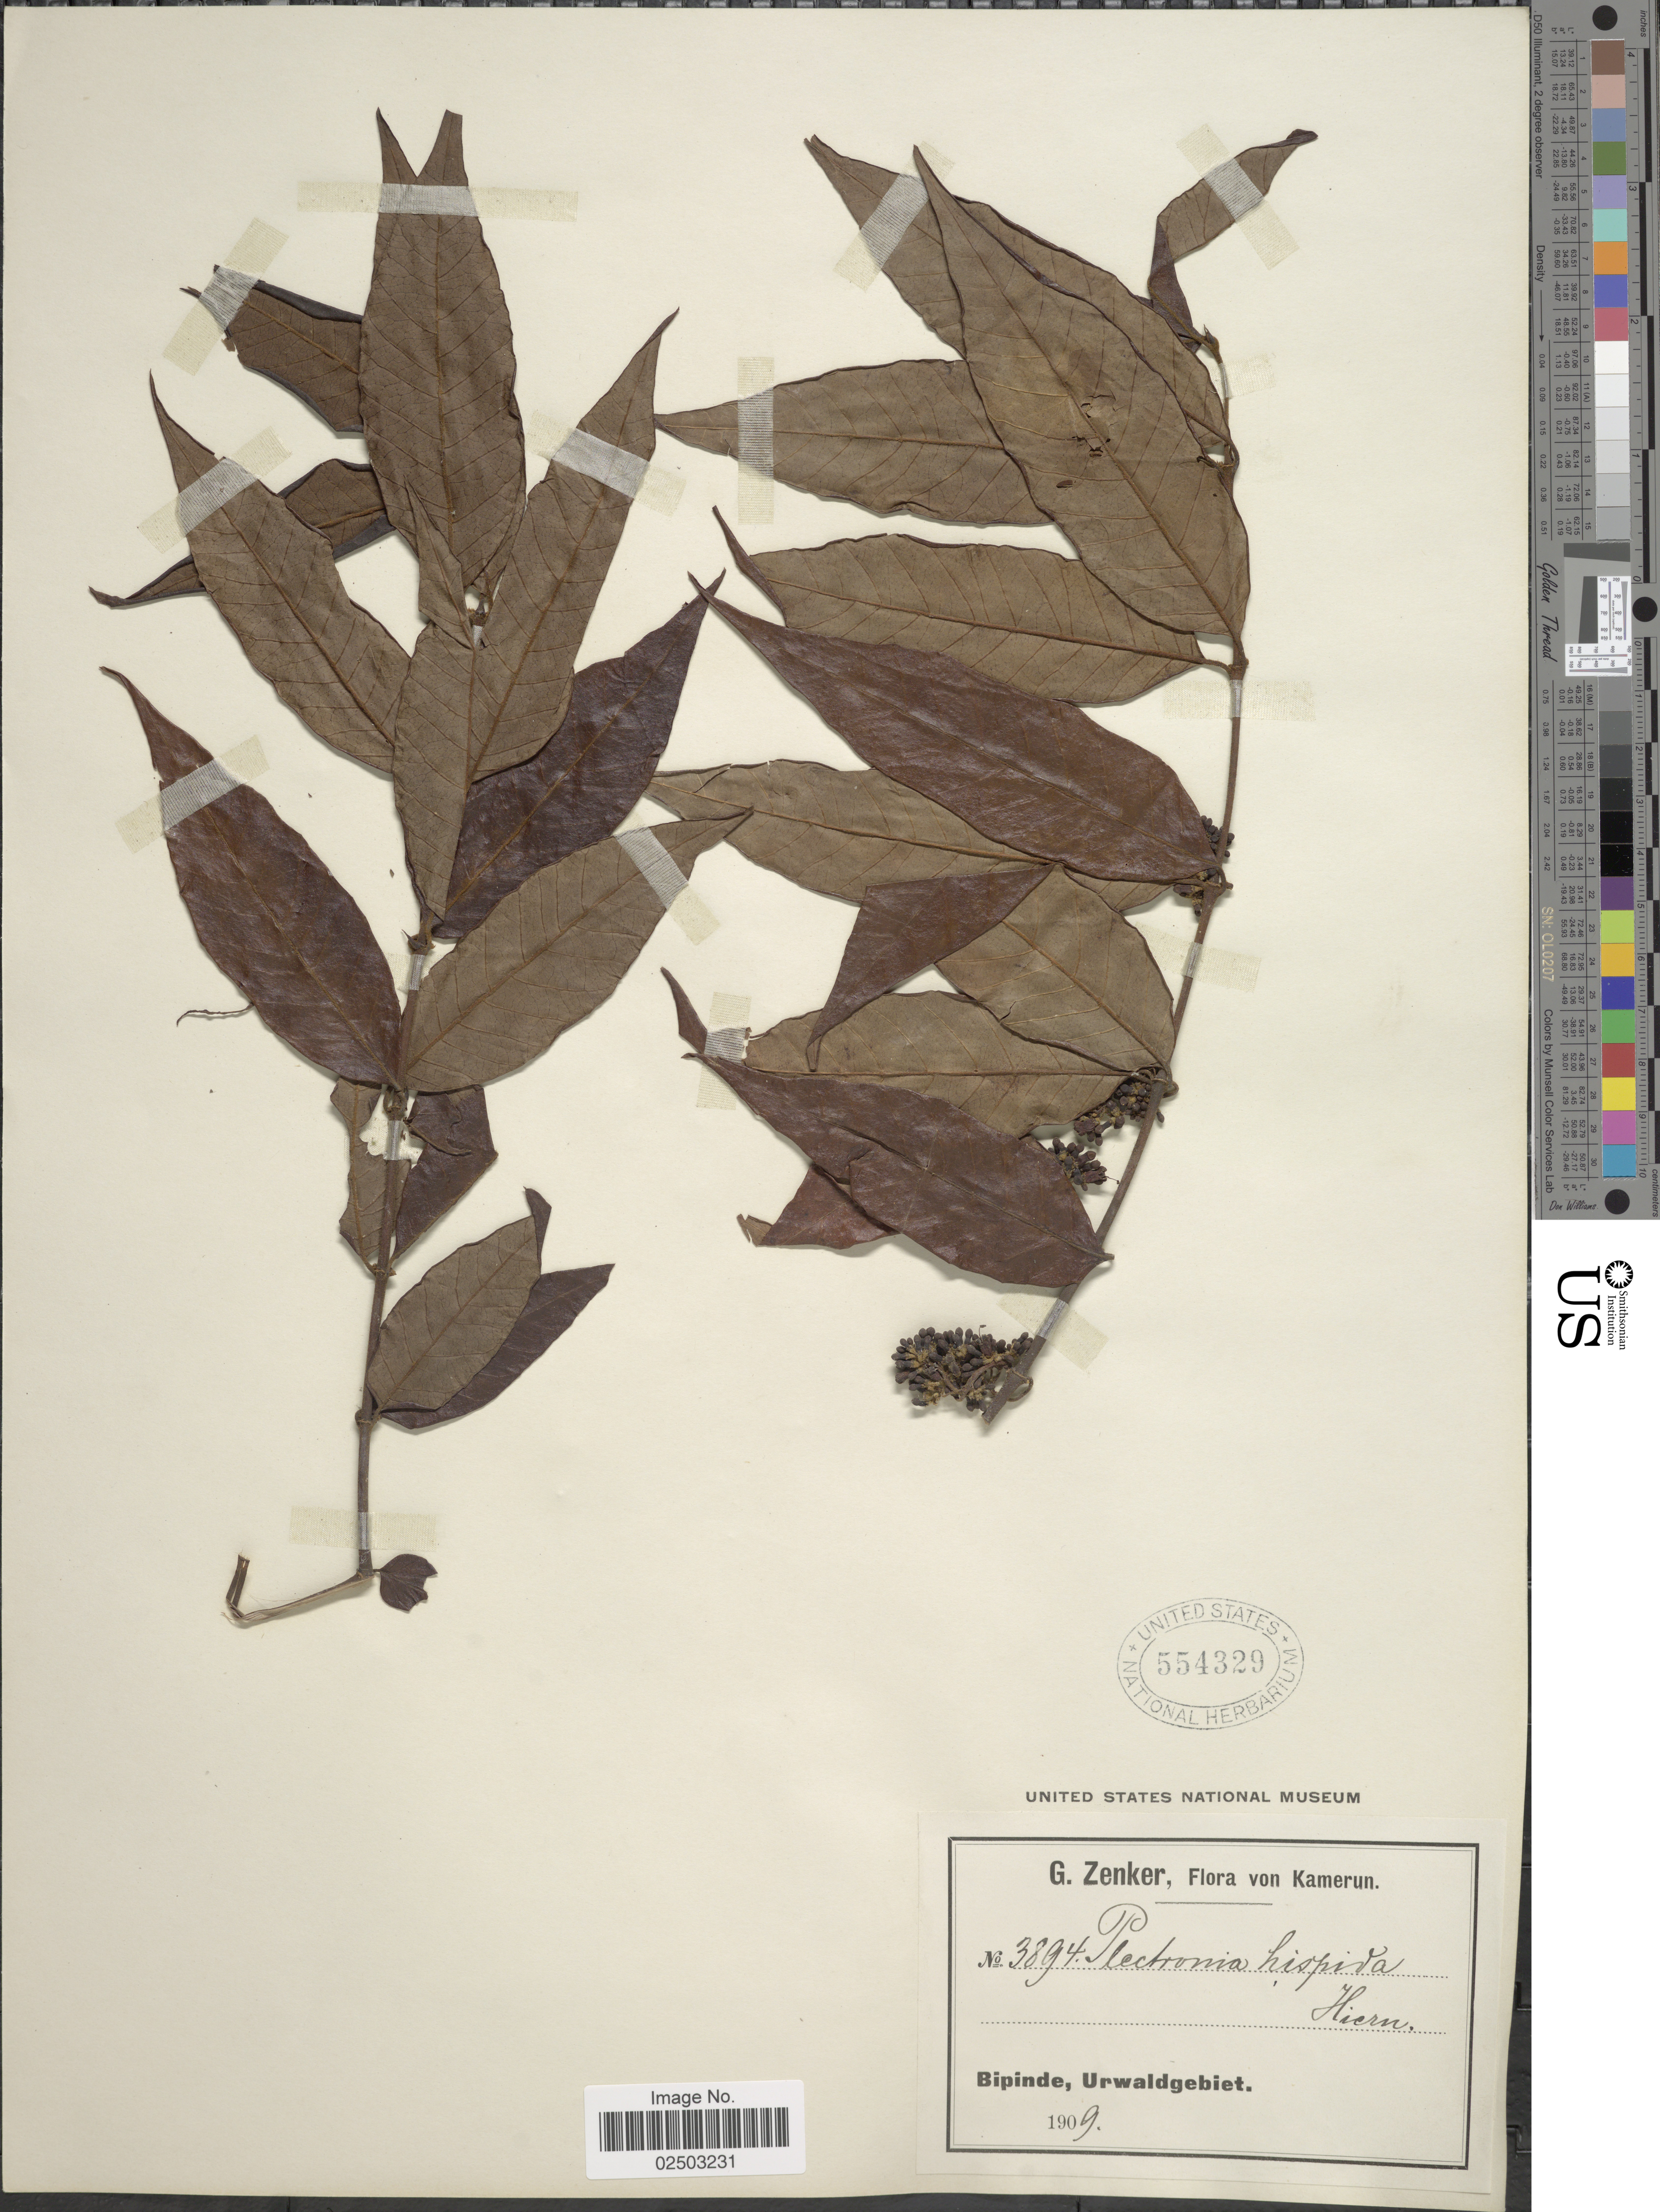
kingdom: Plantae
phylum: Tracheophyta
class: Magnoliopsida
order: Gentianales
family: Rubiaceae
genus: Canthium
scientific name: Canthium hispidum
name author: Benth.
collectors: G. A. Zenker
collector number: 3894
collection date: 1909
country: Cameroon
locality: Kamerun, Bipinde, Urwaldgebiet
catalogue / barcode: US 554329